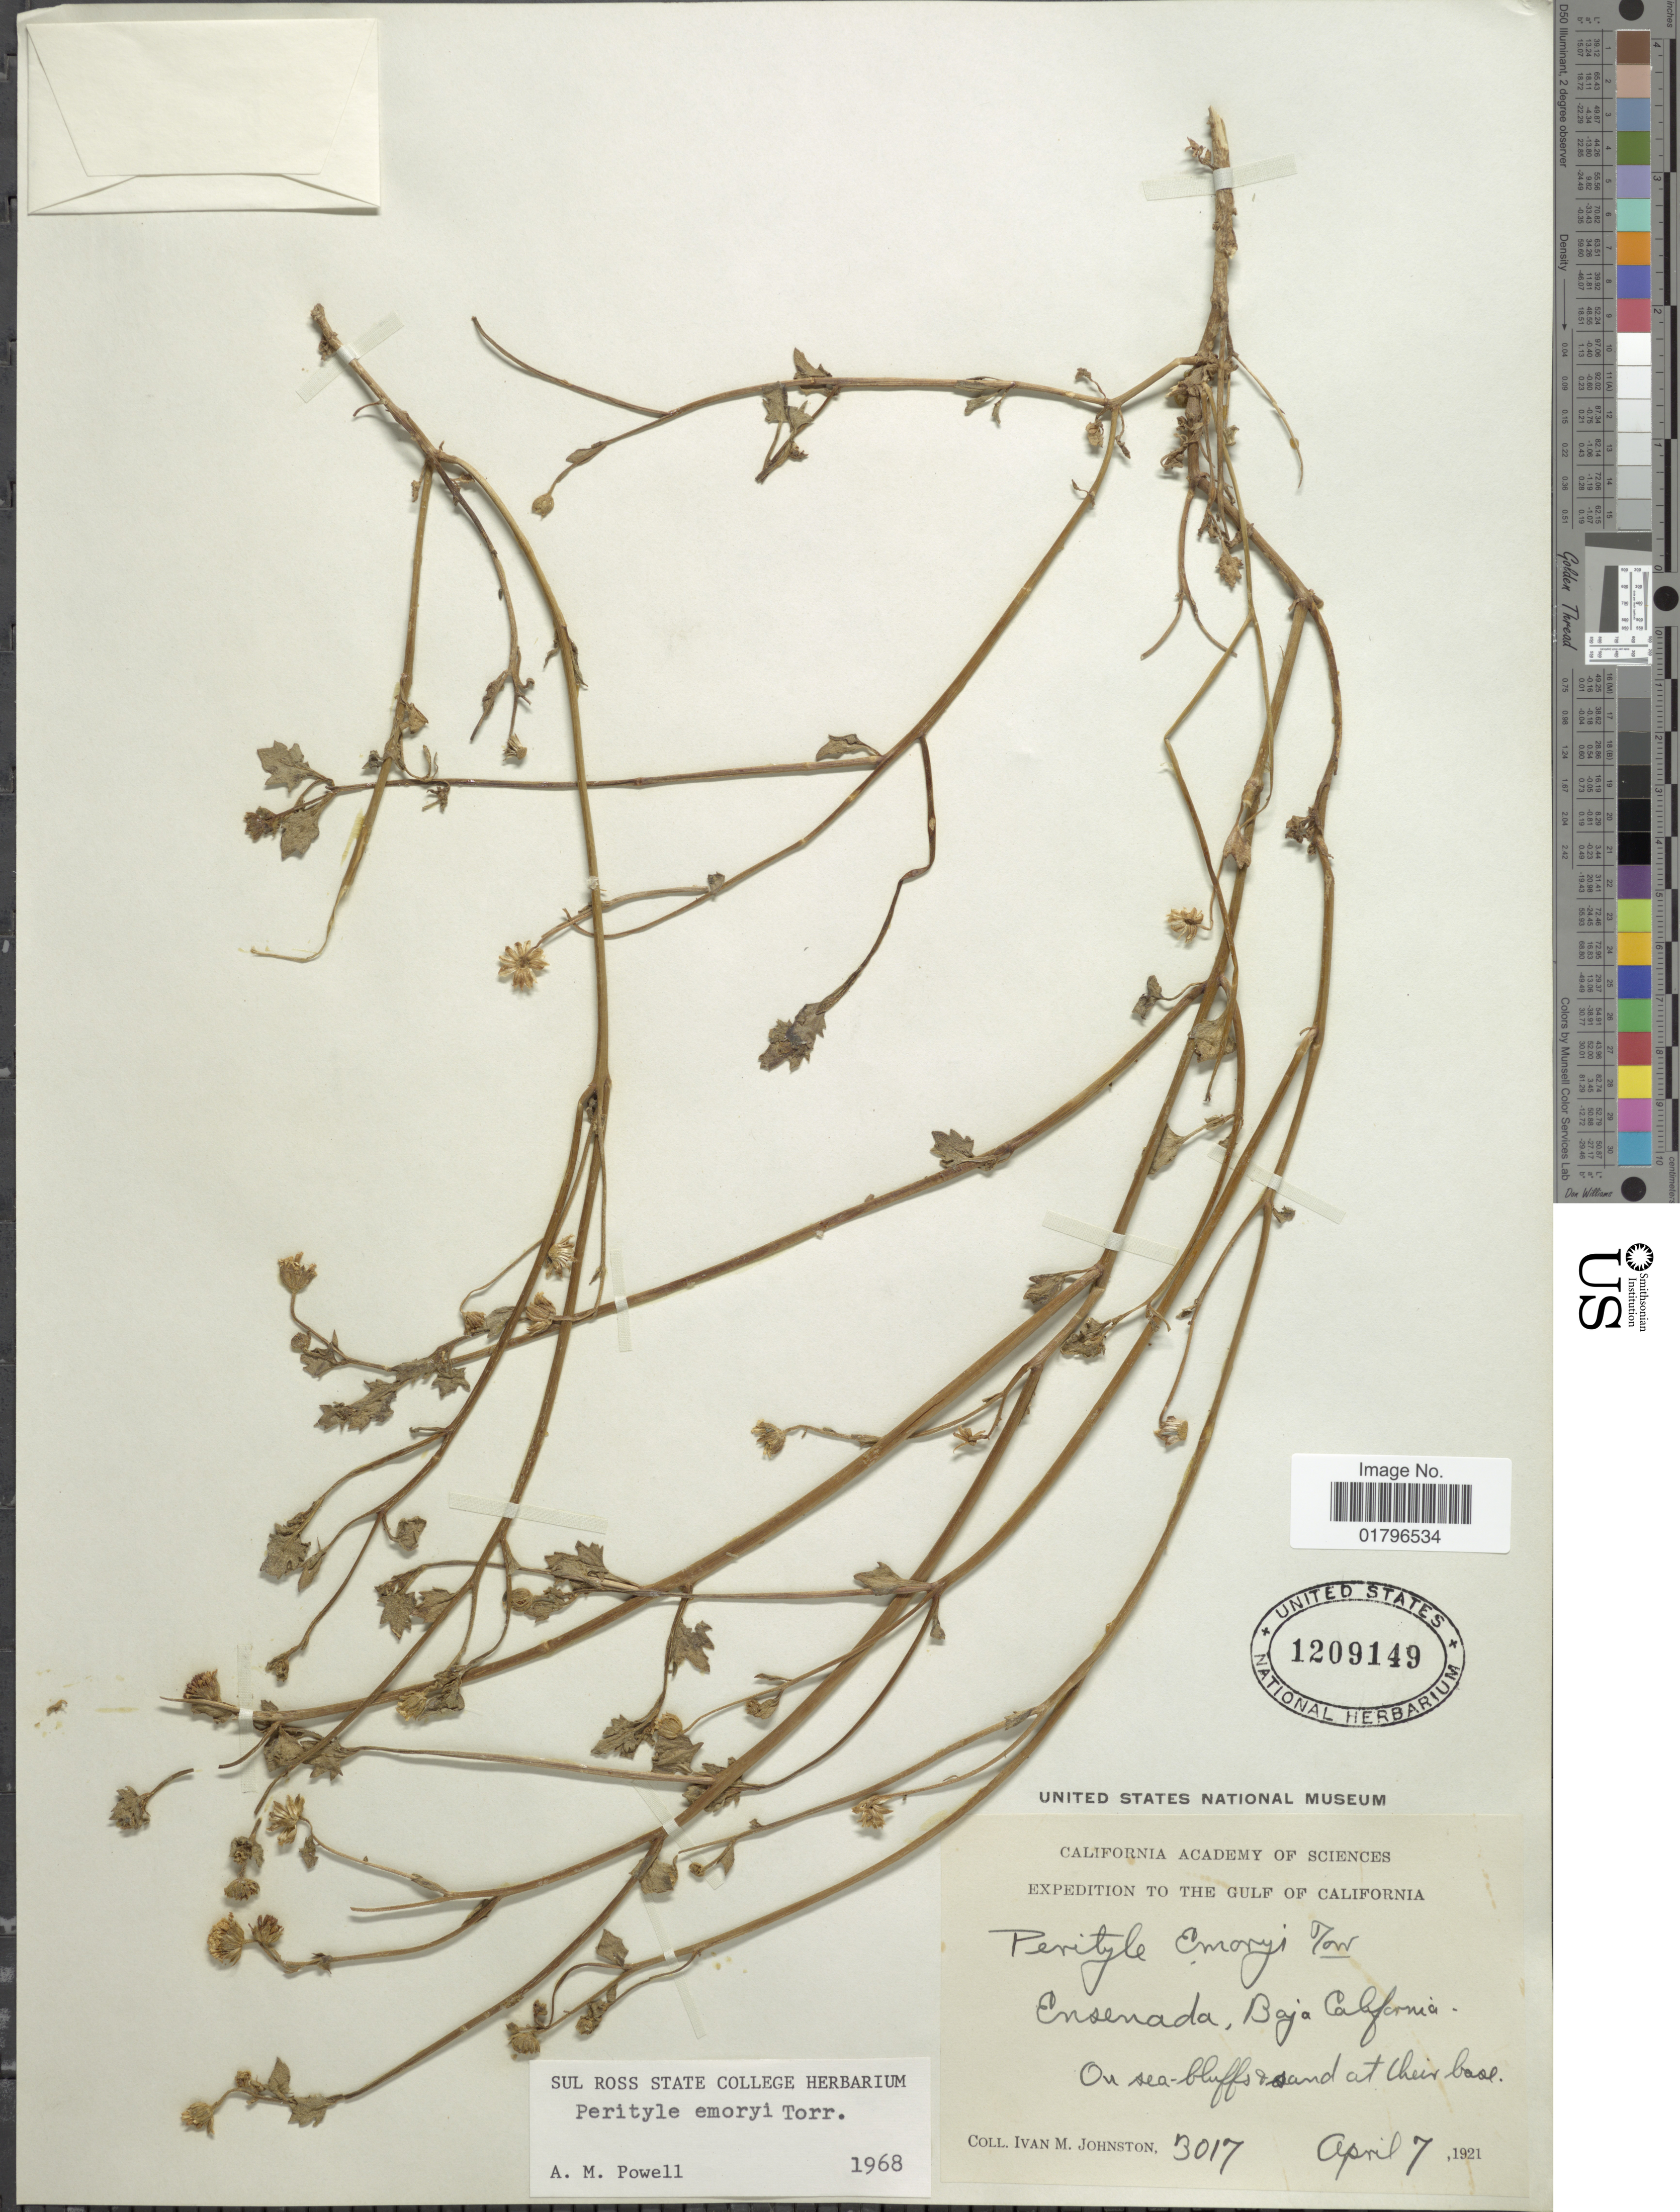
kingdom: Plantae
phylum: Tracheophyta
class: Magnoliopsida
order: Asterales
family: Asteraceae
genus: Perityle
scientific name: Perityle emoryi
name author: Torr.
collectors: I.M. Johnston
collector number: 3017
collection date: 1921-04-07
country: Mexico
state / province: Baja California Sur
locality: Ensenada. Gulf of California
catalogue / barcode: US 1209149